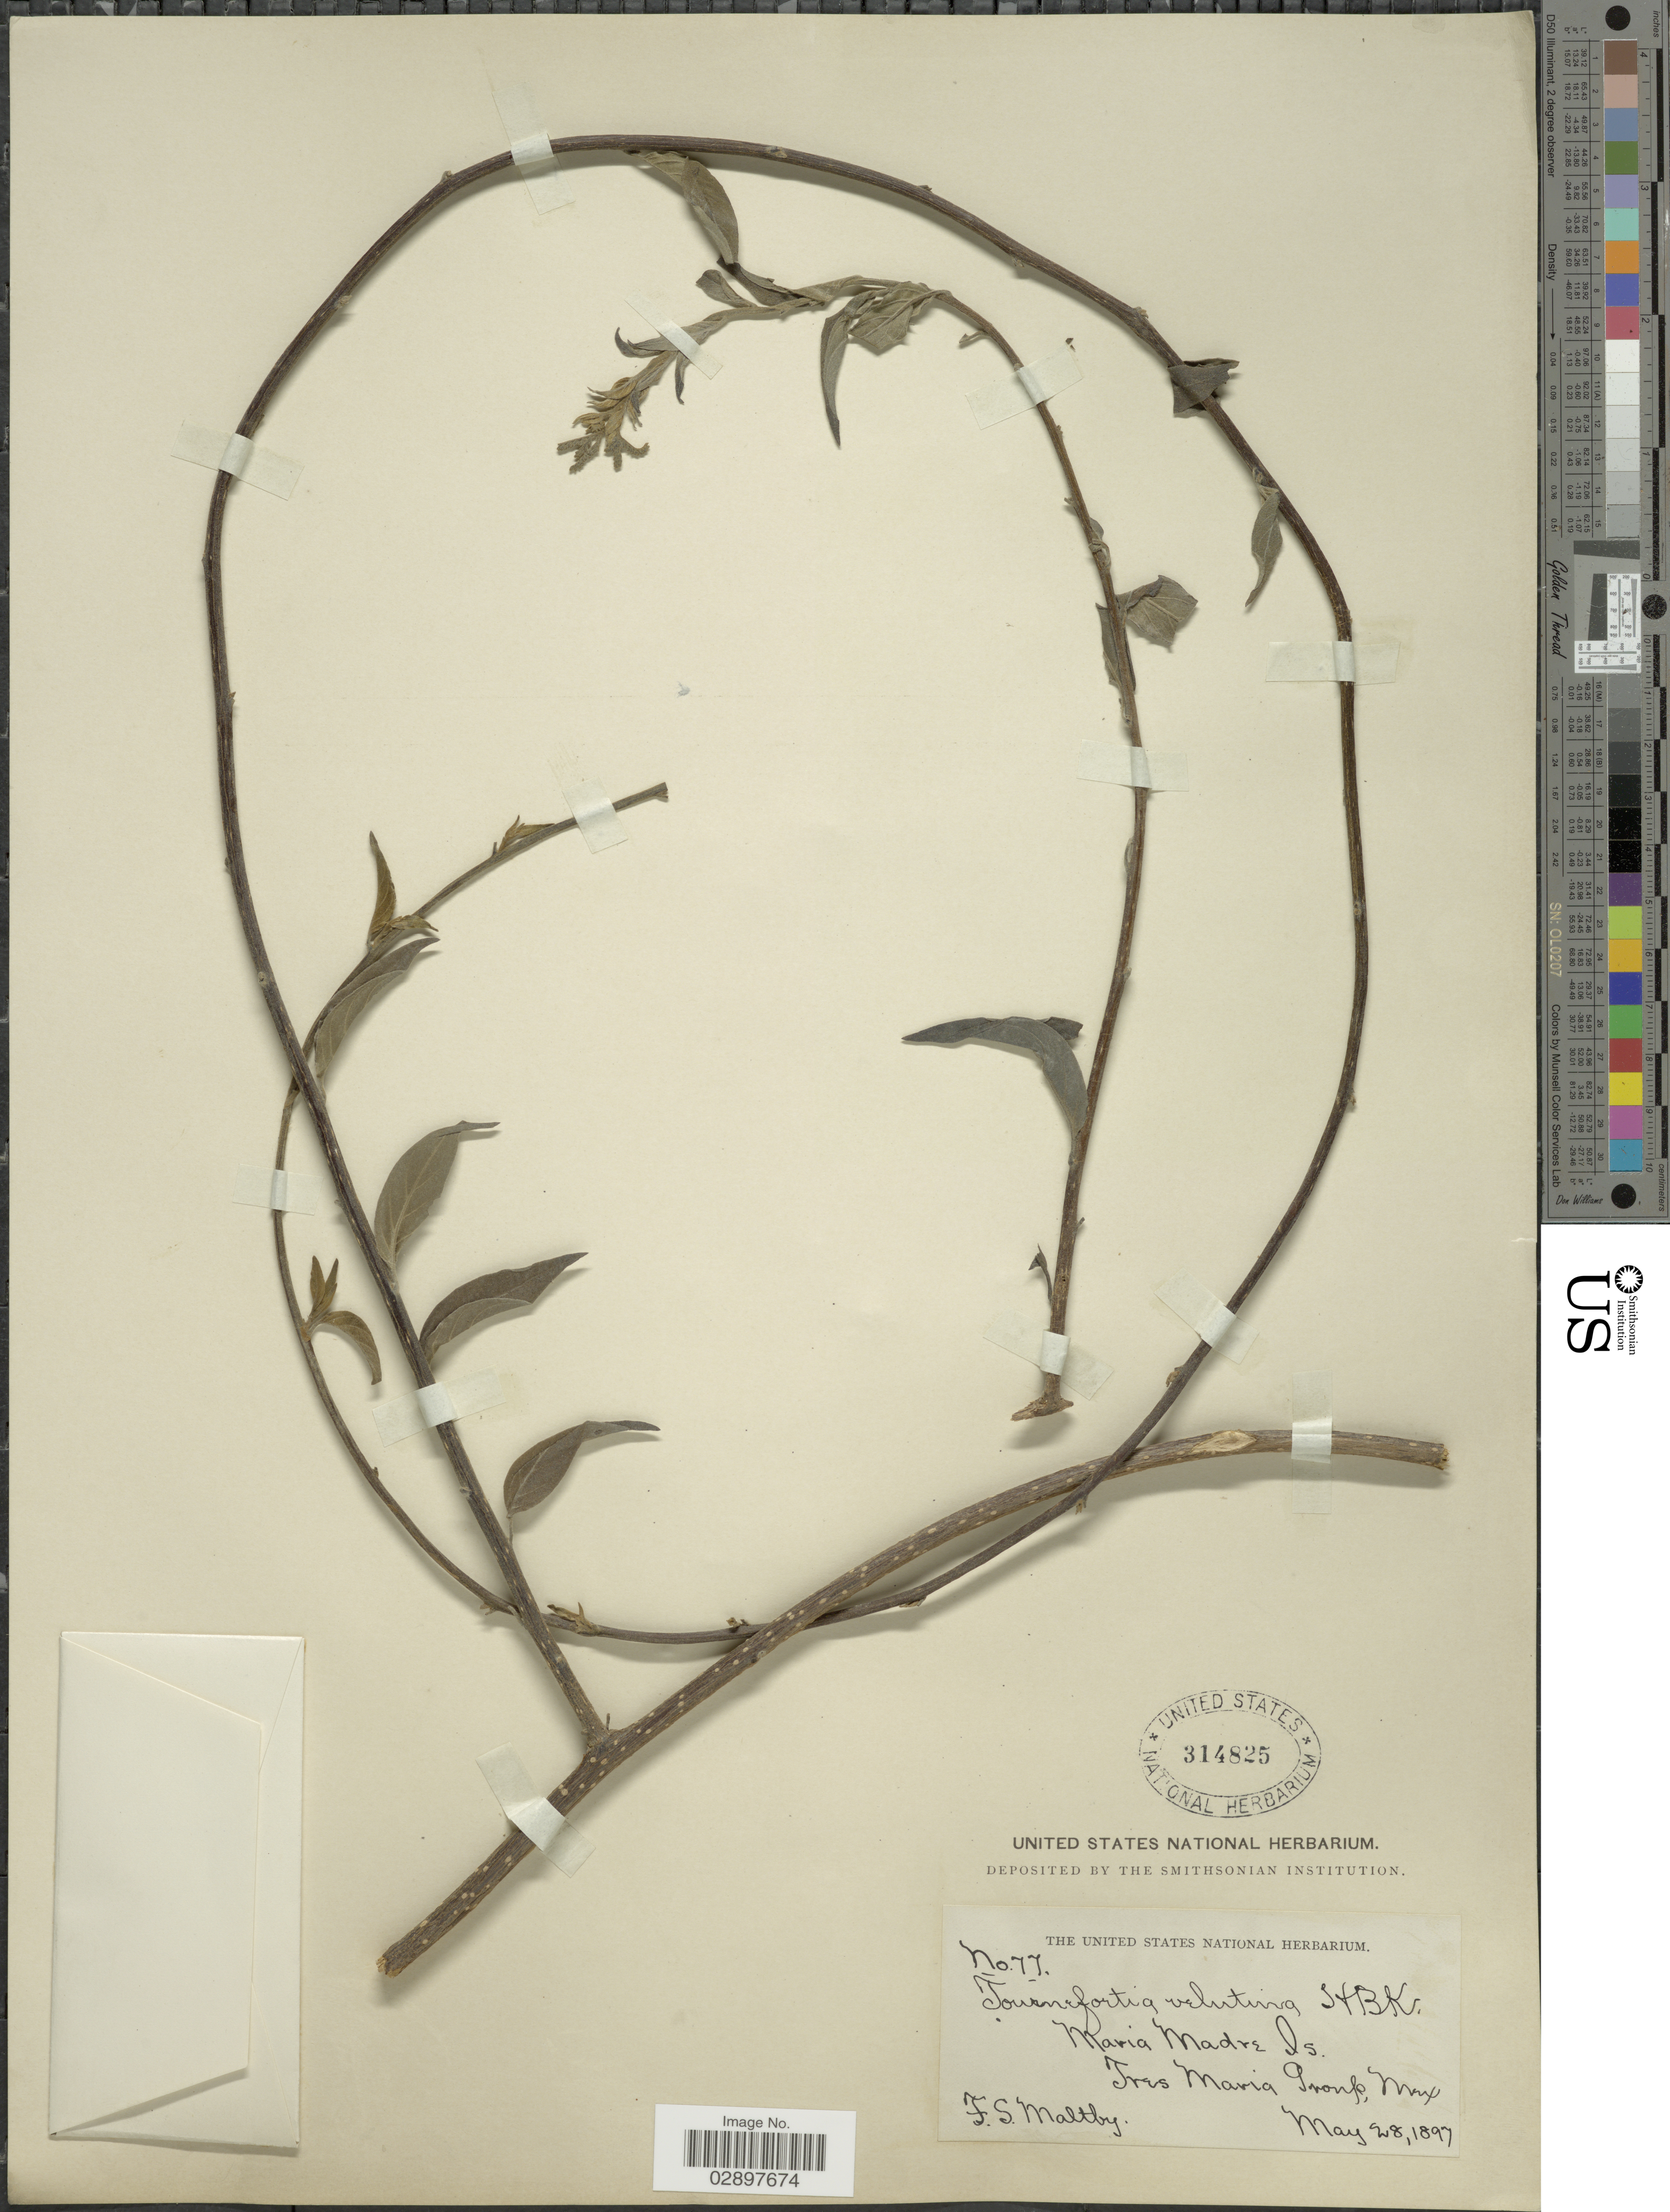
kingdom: Plantae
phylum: Tracheophyta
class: Magnoliopsida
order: Boraginales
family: Heliotropiaceae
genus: Tournefortia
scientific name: Tournefortia velutina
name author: Kunth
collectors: F. S. Maltby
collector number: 77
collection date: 1897-05-28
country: Mexico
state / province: Nayarit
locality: Maria Madre Is. Tres Maria Group.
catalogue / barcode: US 314825